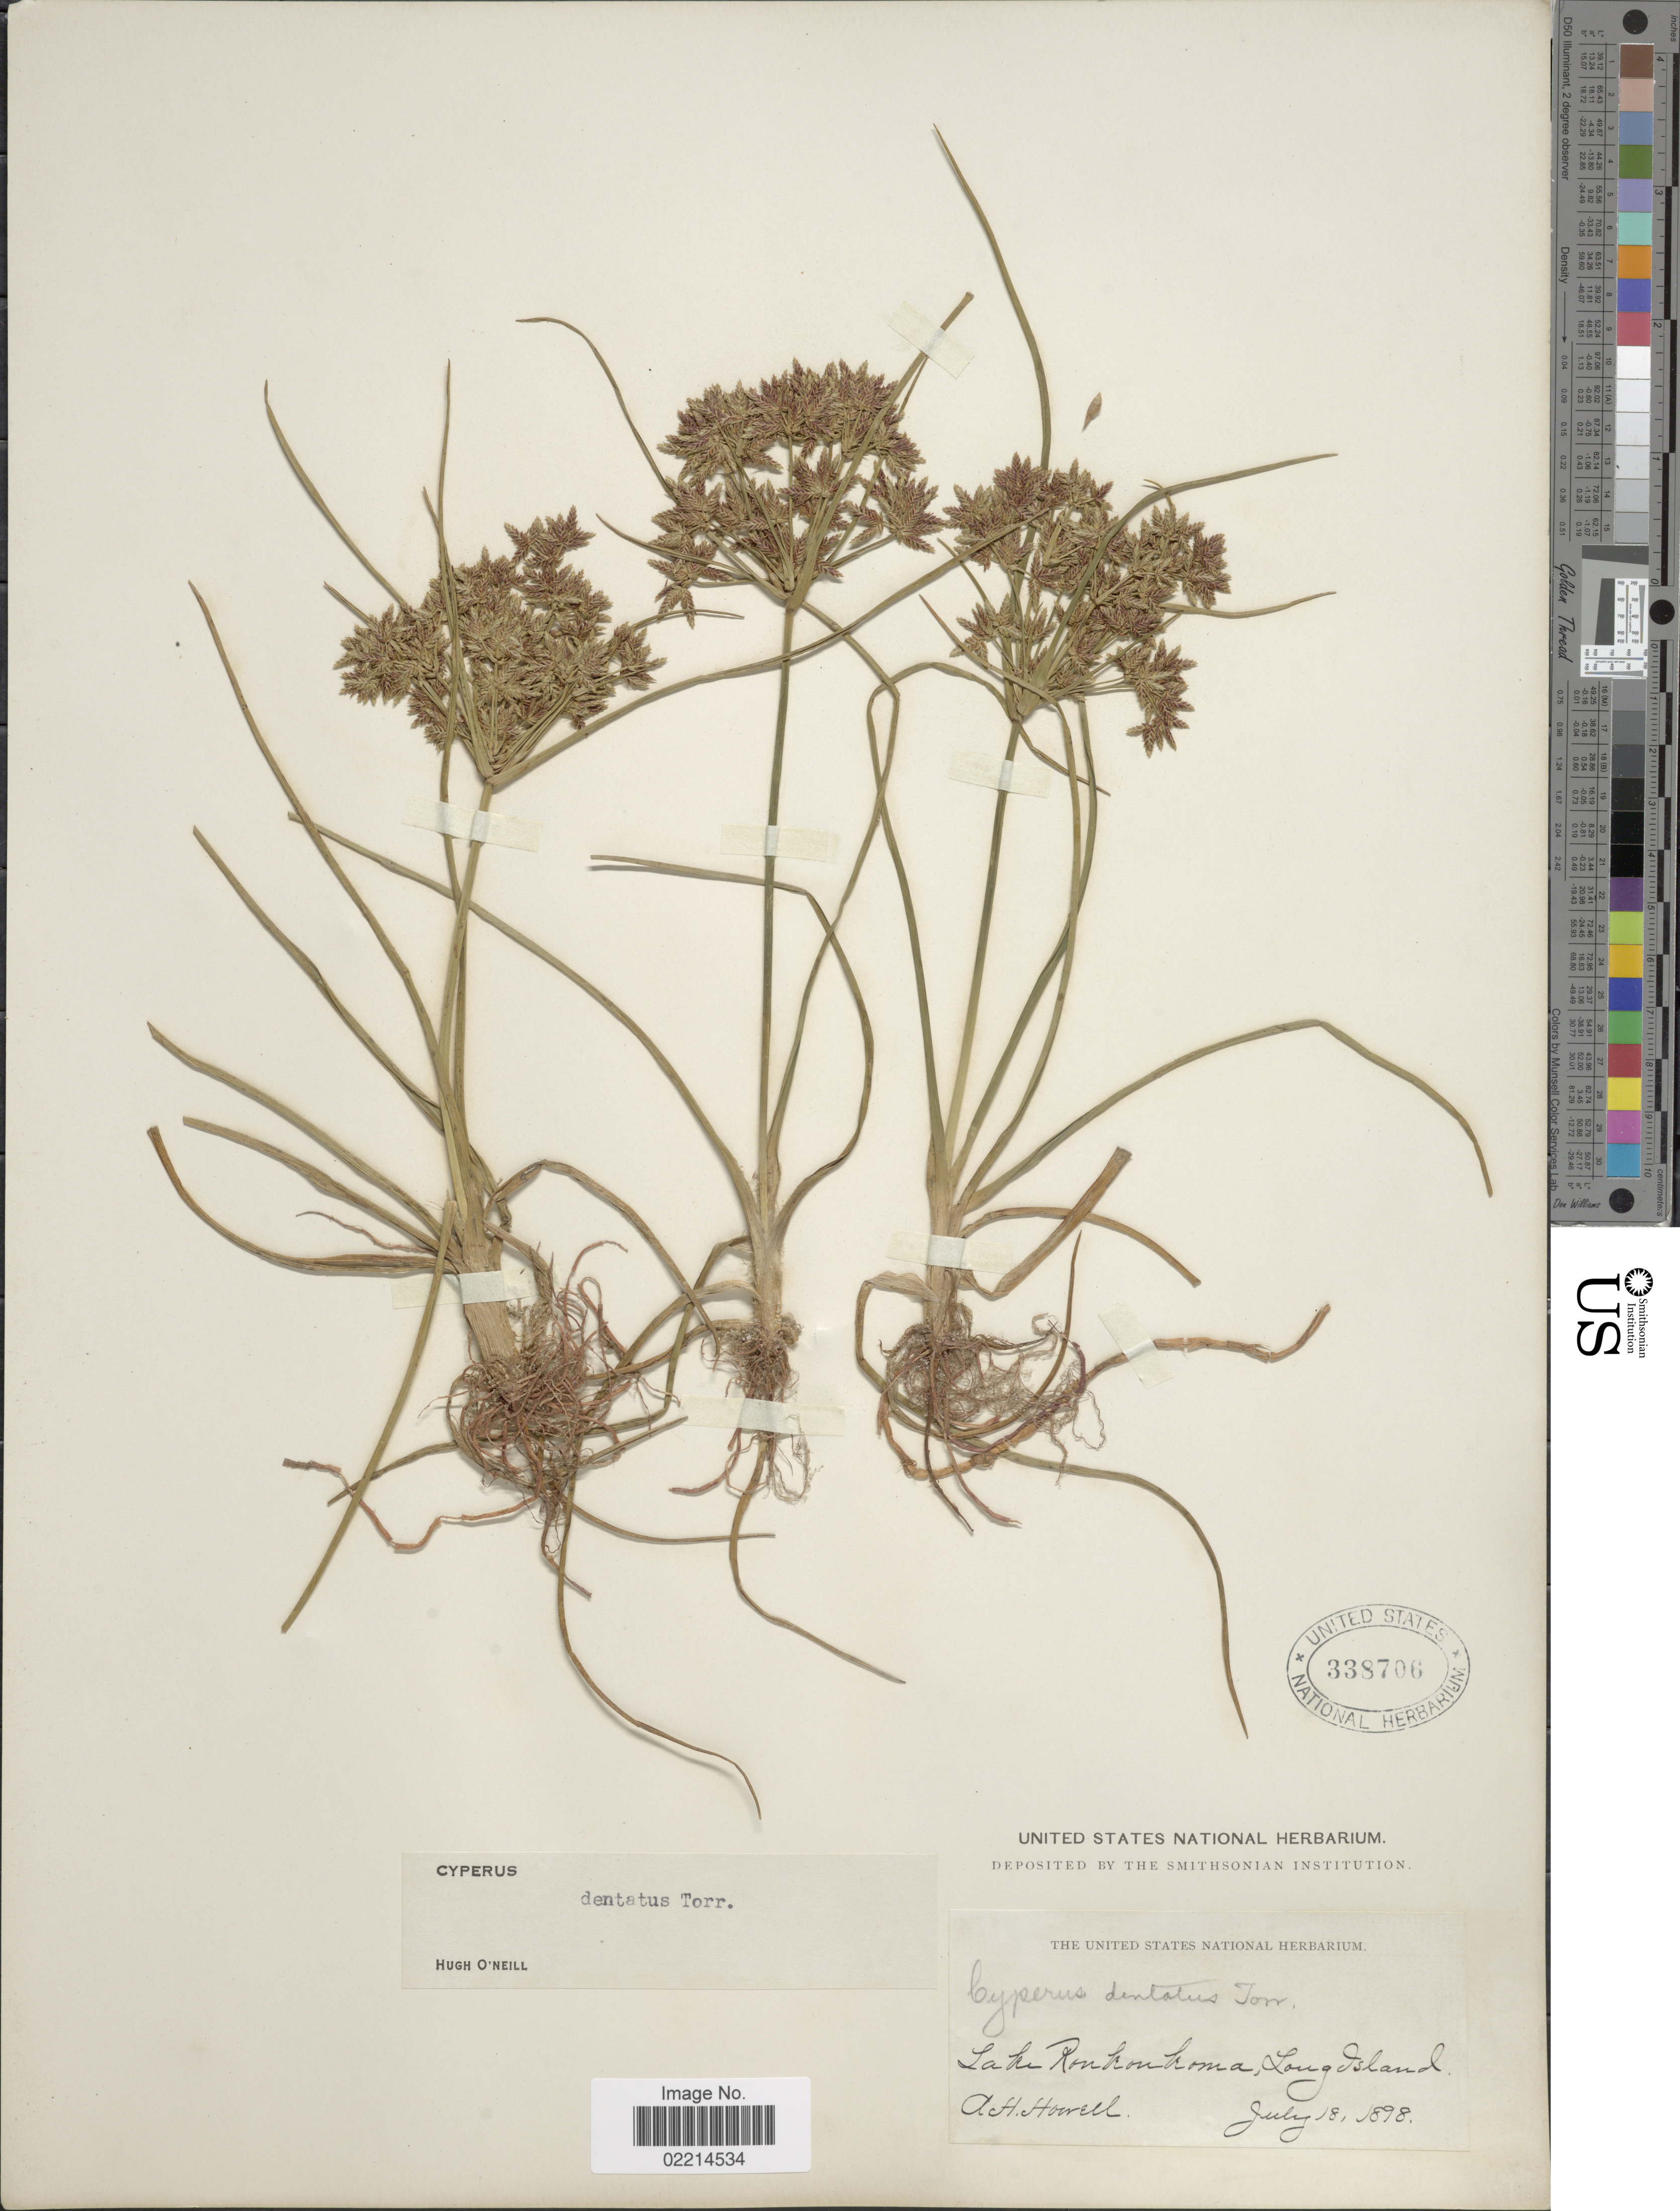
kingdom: Plantae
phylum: Tracheophyta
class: Liliopsida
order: Poales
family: Cyperaceae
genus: Cyperus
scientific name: Cyperus dentatus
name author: Torr.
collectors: A. Howell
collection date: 1898-07-18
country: United States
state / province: New York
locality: Lake Ronkonkoma, Long Island.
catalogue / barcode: US 338706